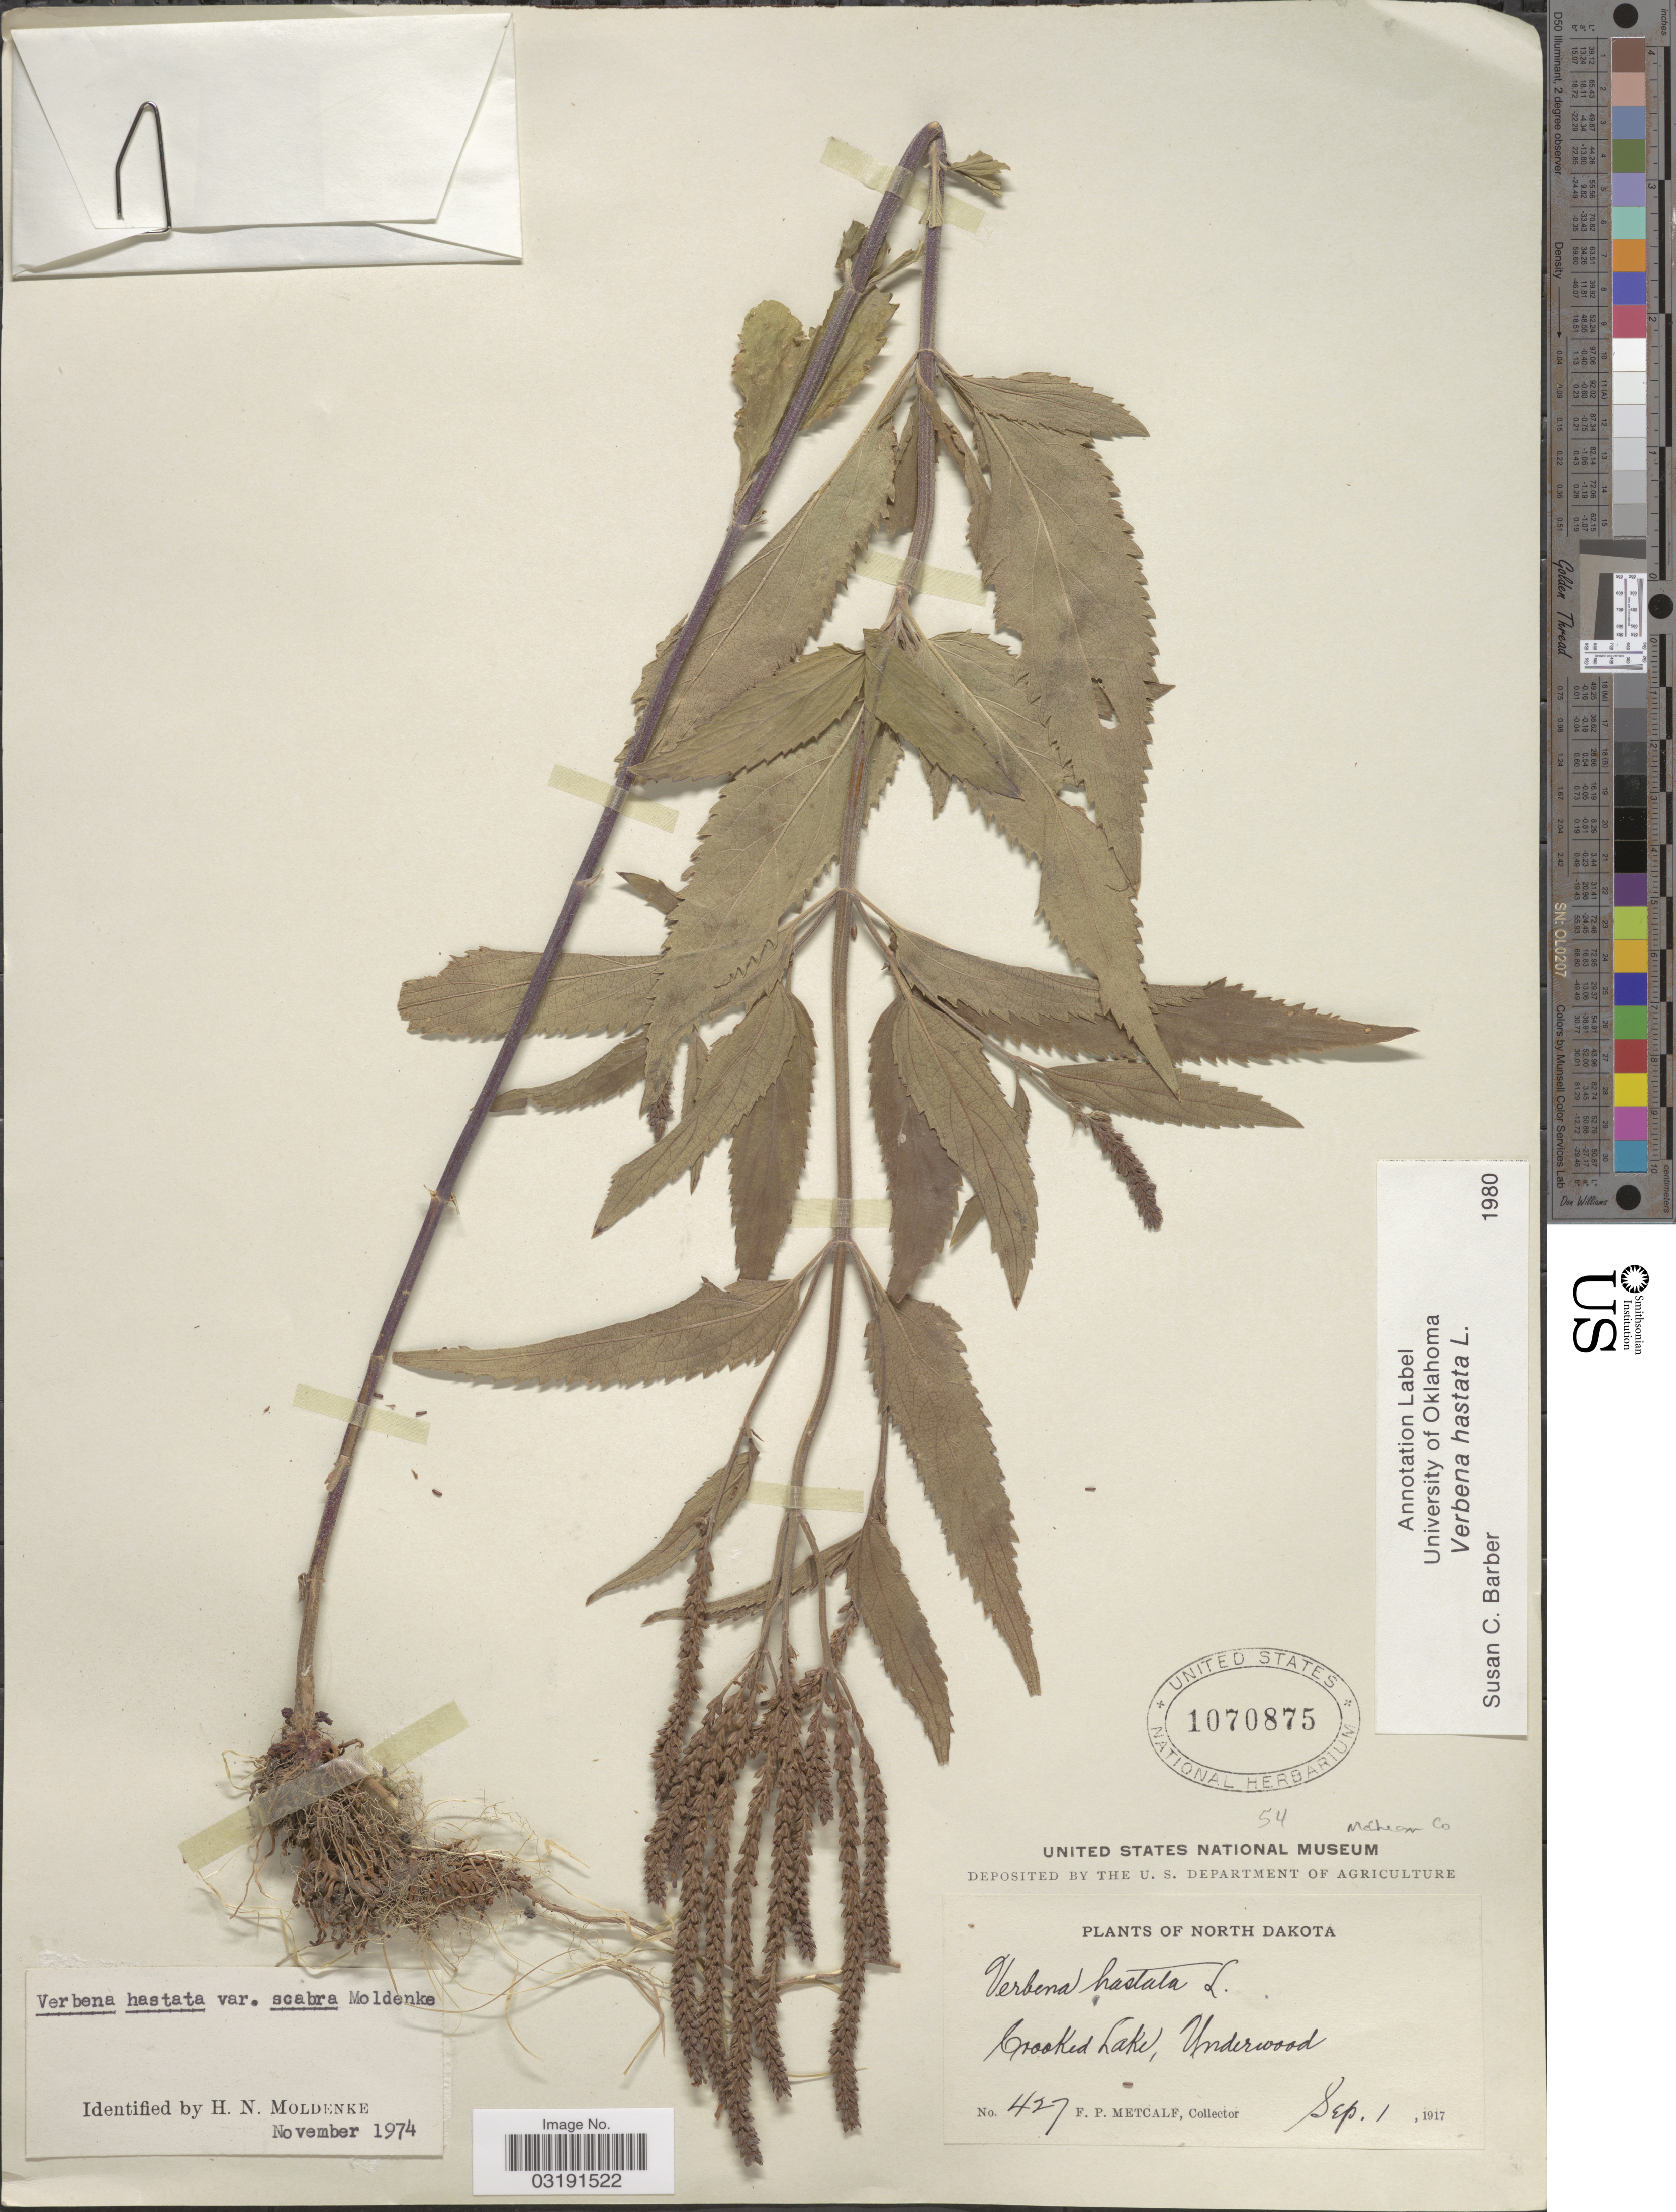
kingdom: Plantae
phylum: Tracheophyta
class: Magnoliopsida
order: Lamiales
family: Verbenaceae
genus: Verbena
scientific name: Verbena hastata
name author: L.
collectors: F. Metcalf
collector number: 427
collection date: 1917-09-01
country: United States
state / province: North Dakota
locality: Crooked Lake, Underwood, McLean Co.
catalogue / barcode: US 1070875